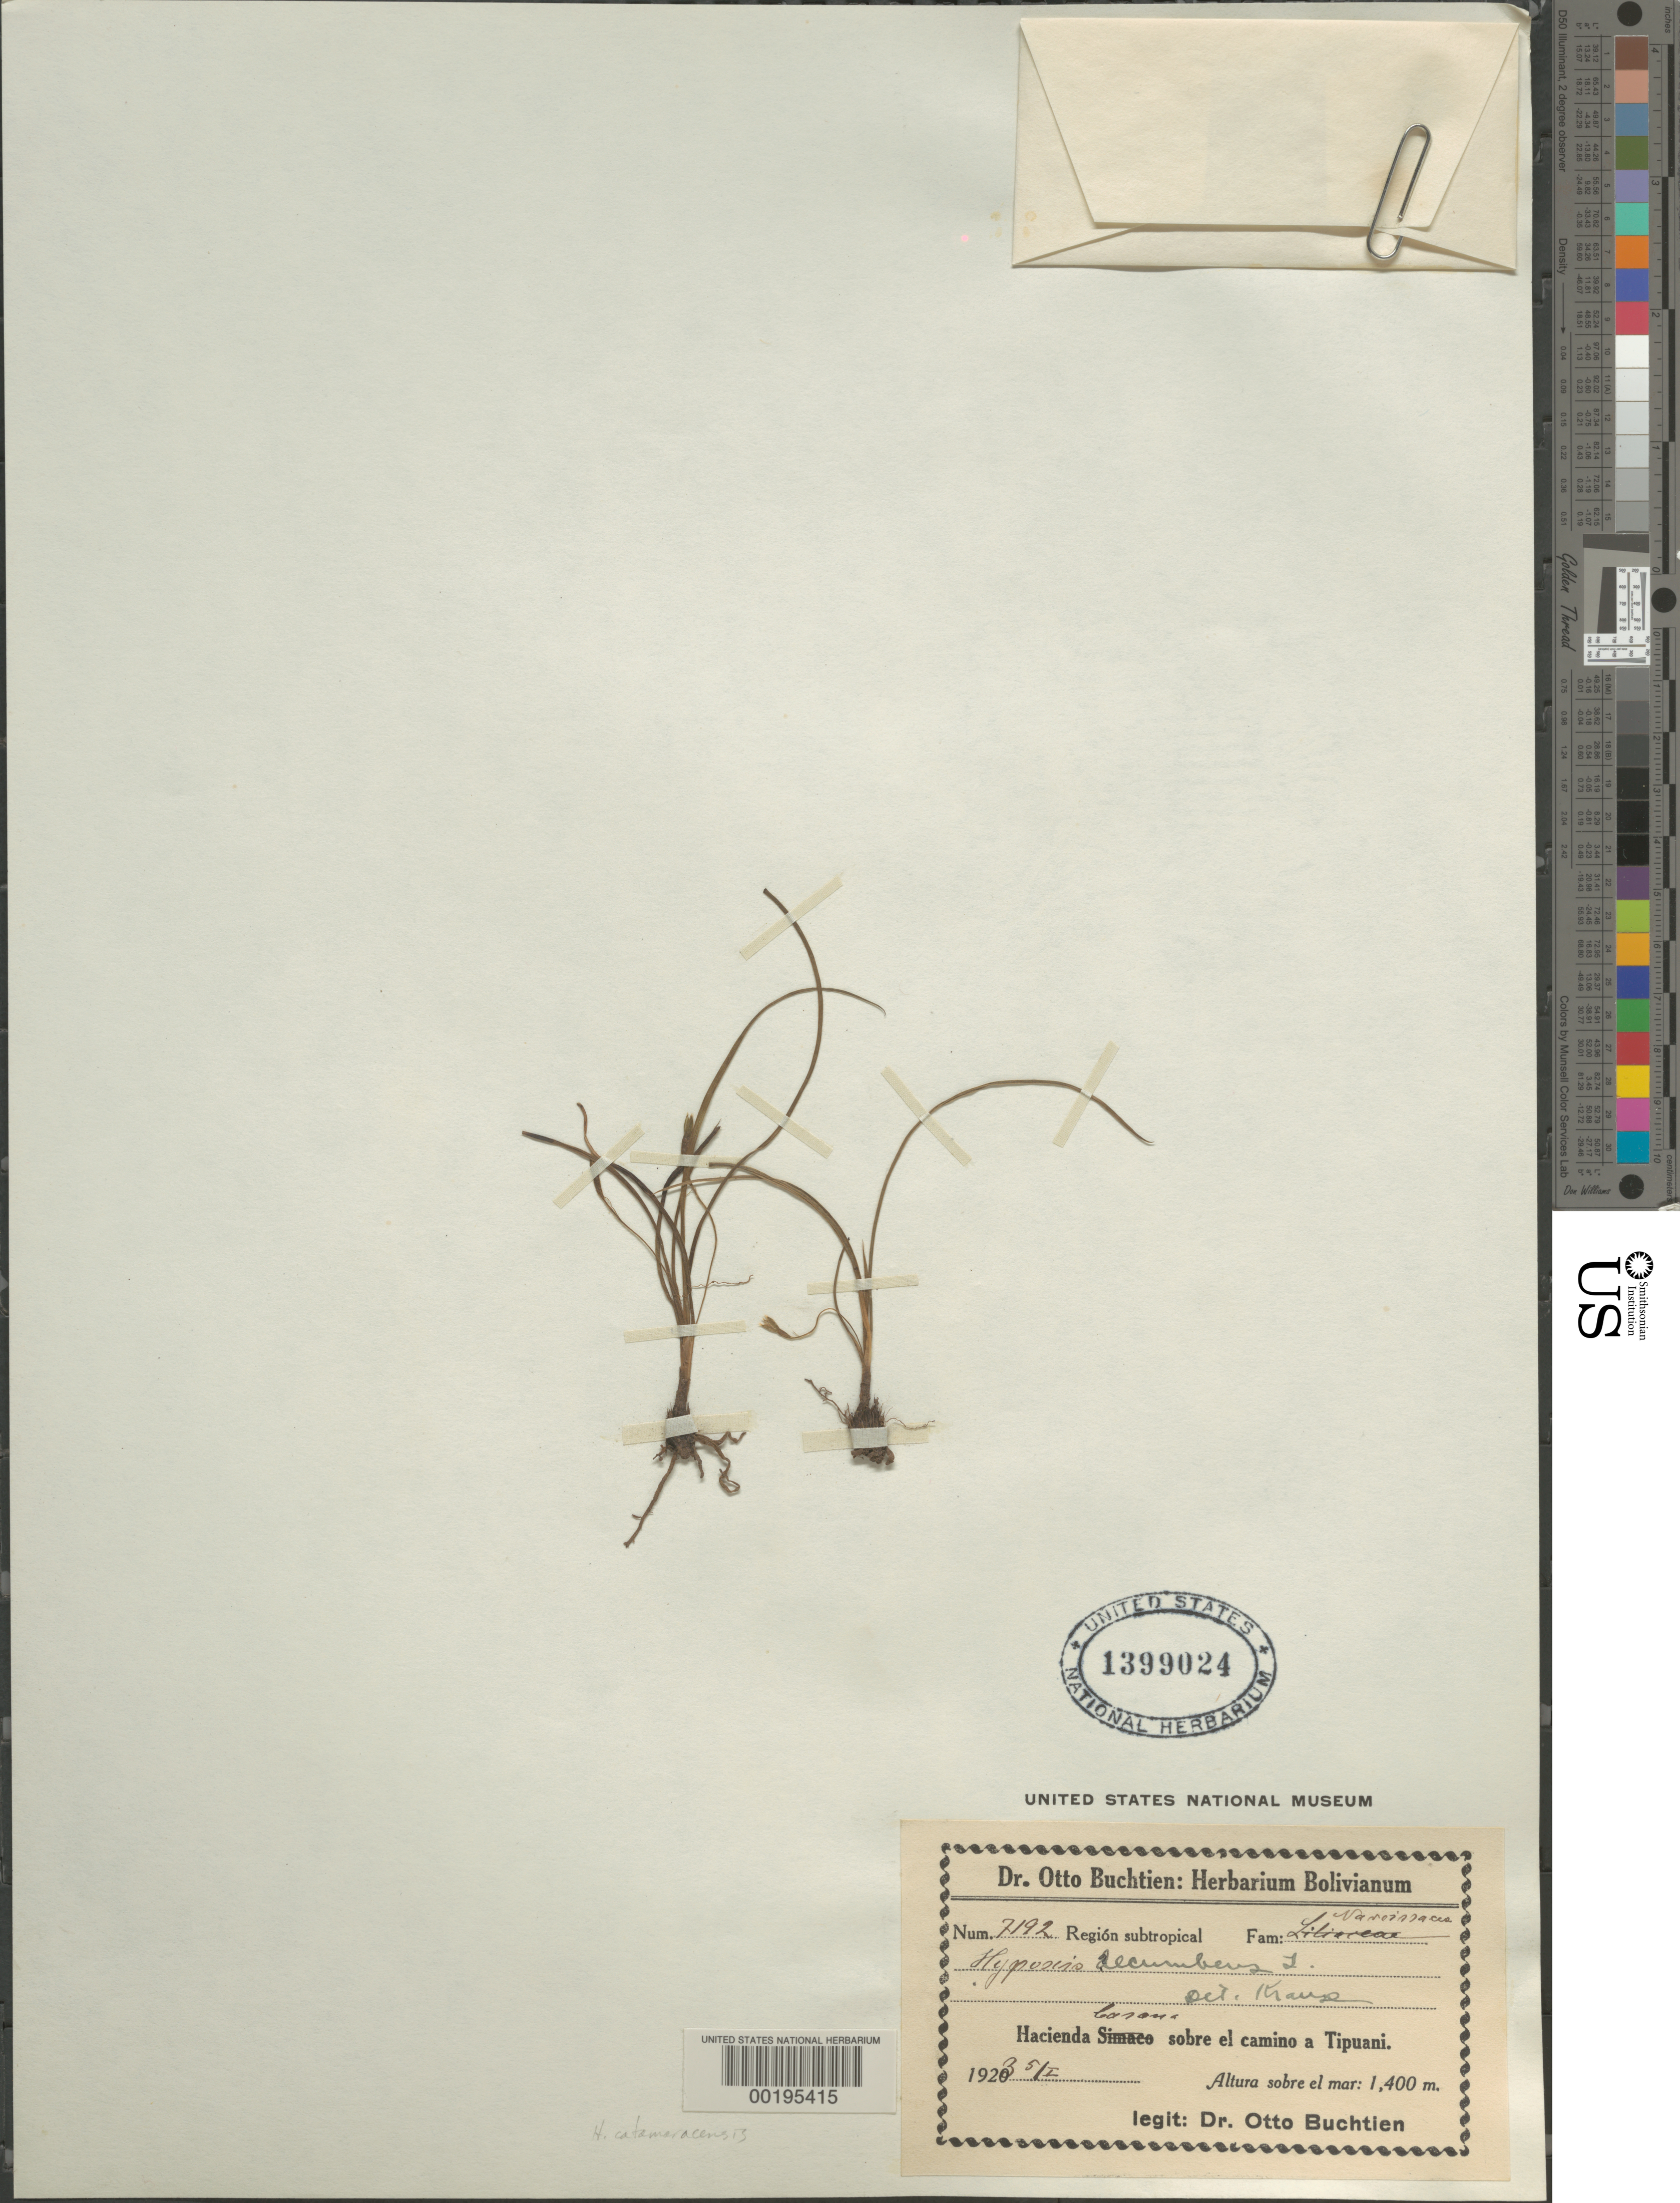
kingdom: Plantae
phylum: Tracheophyta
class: Liliopsida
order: Asparagales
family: Hypoxidaceae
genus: Hypoxis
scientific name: Hypoxis catamarcensis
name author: Brackett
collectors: O. Buchtien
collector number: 7192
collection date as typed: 05 Jan 1923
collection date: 1923-01-05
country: Bolivia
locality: Hacienda Canana sobre El Camino a Tipuani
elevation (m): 1400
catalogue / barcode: US 1399024